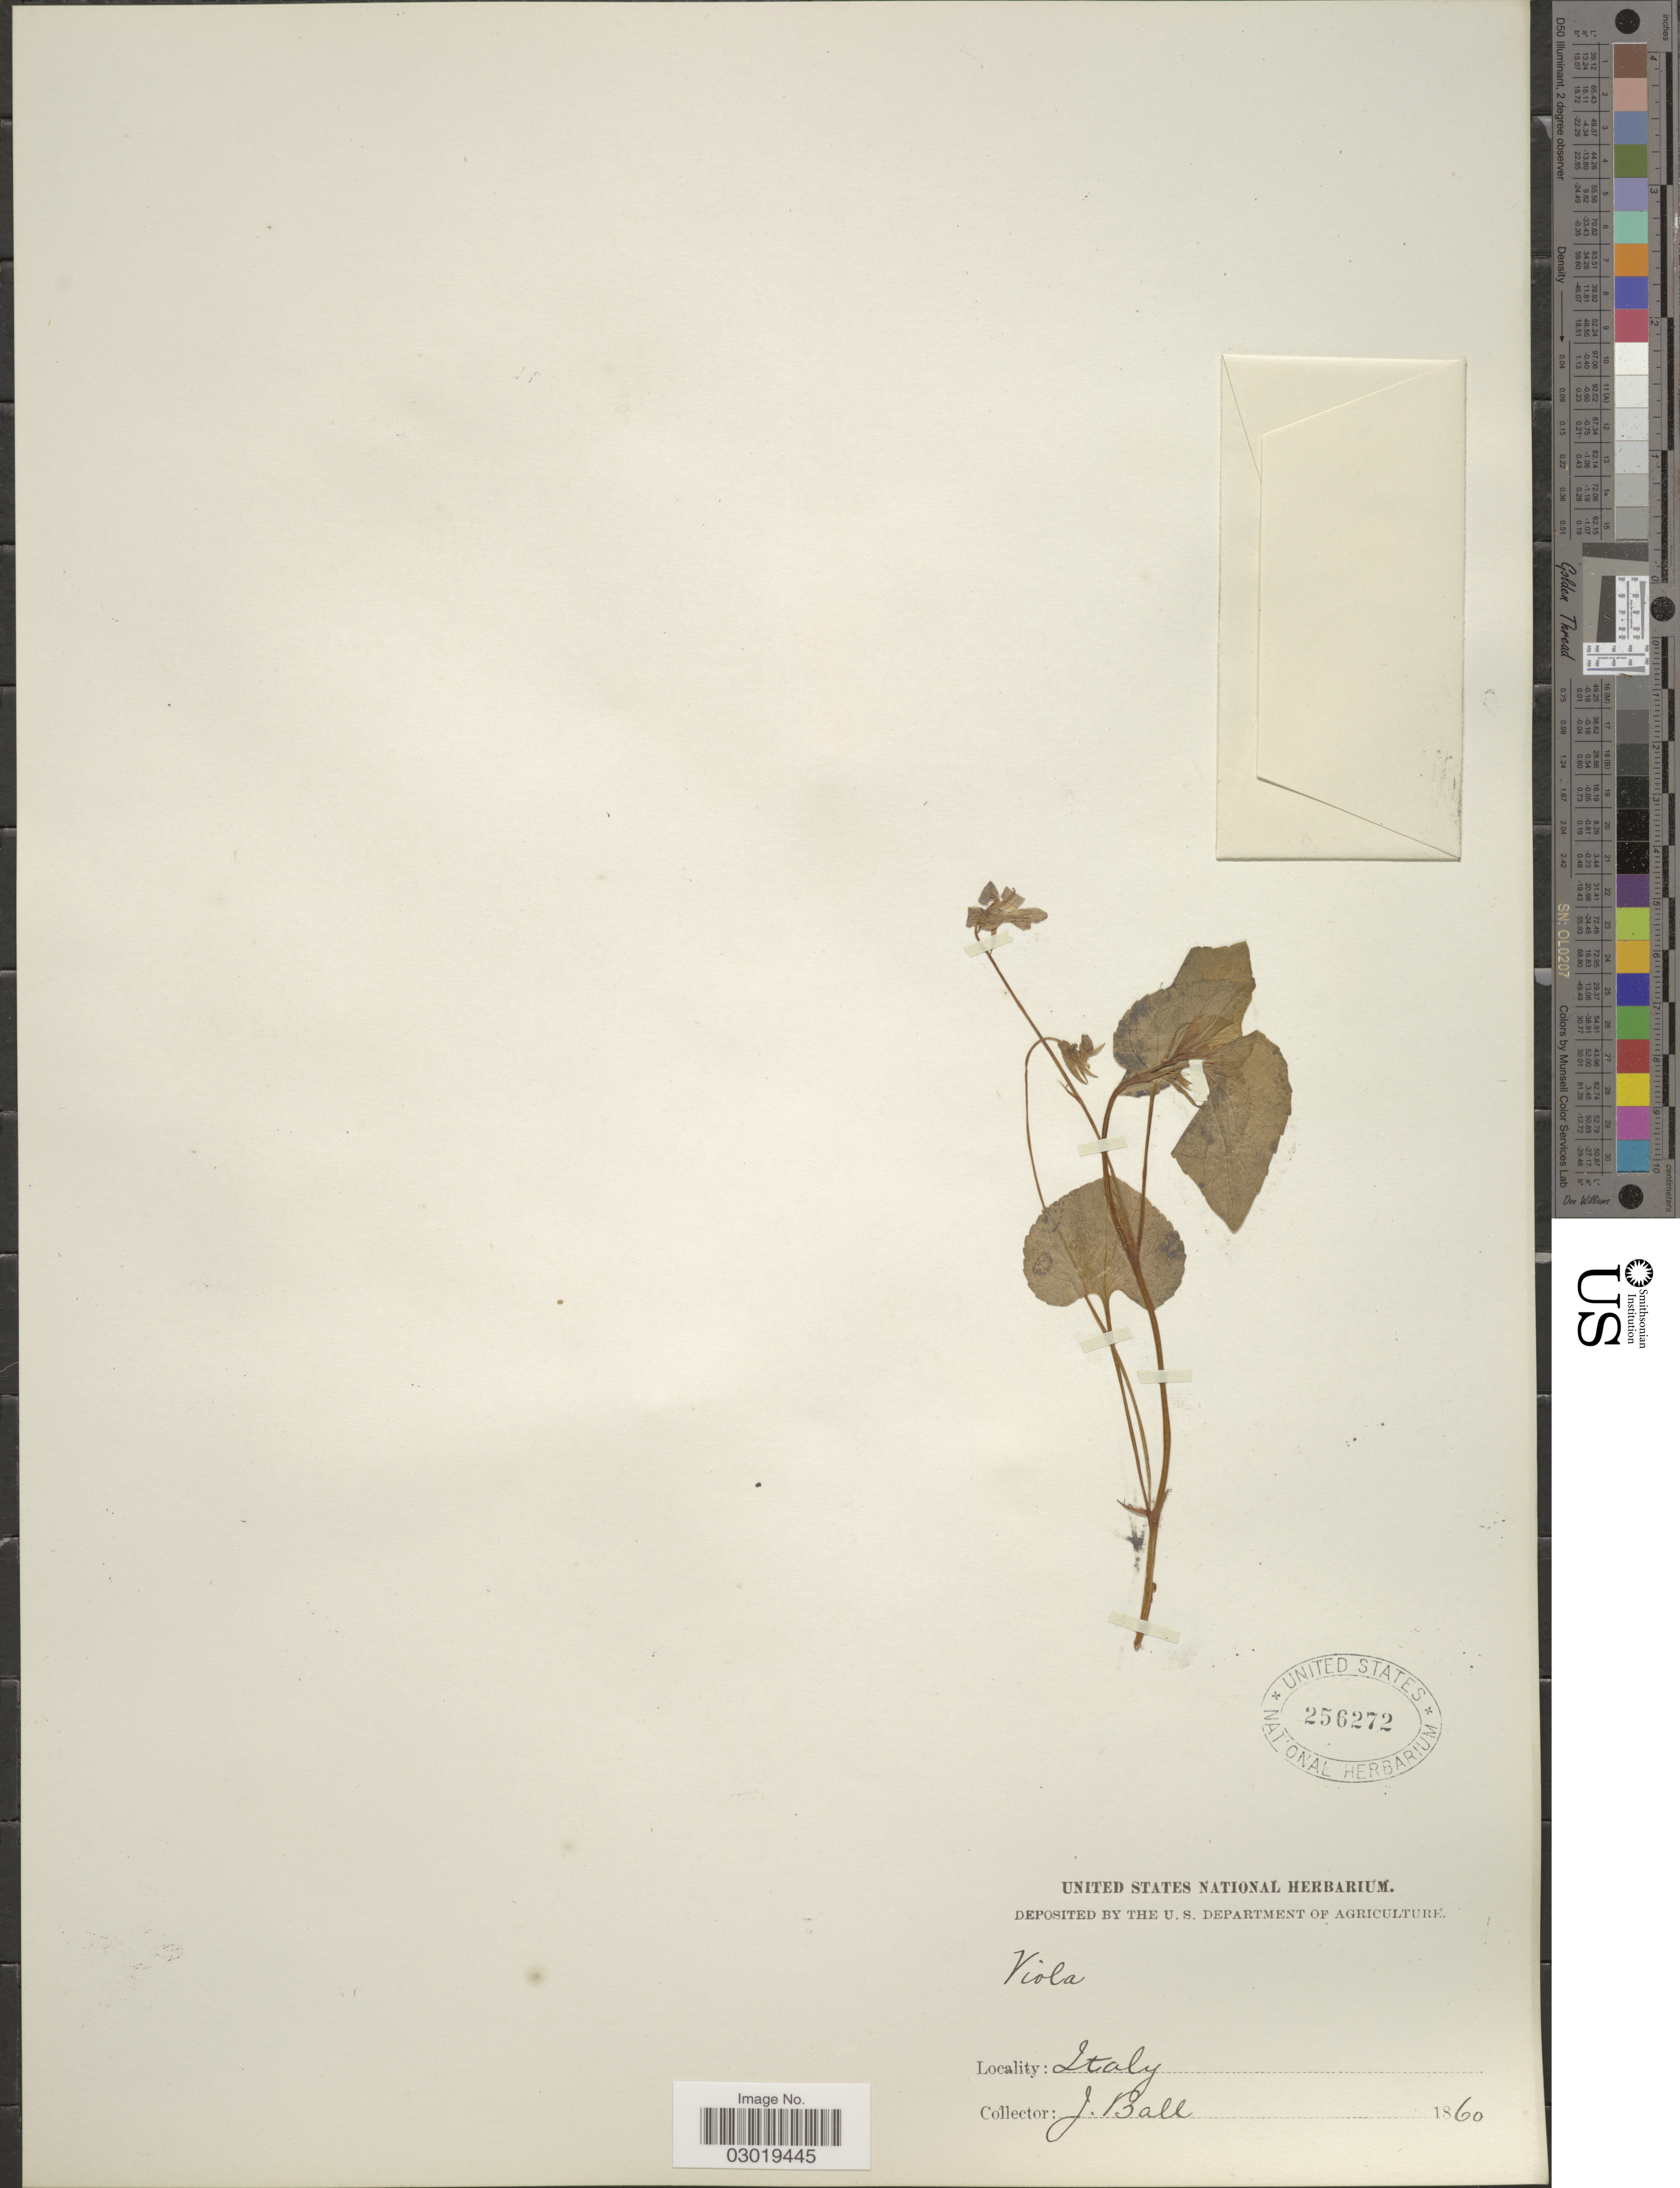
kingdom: Plantae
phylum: Tracheophyta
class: Magnoliopsida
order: Malpighiales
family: Violaceae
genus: Viola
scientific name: Viola sp.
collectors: J. Ball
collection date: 1860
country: Italy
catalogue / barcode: US 256272